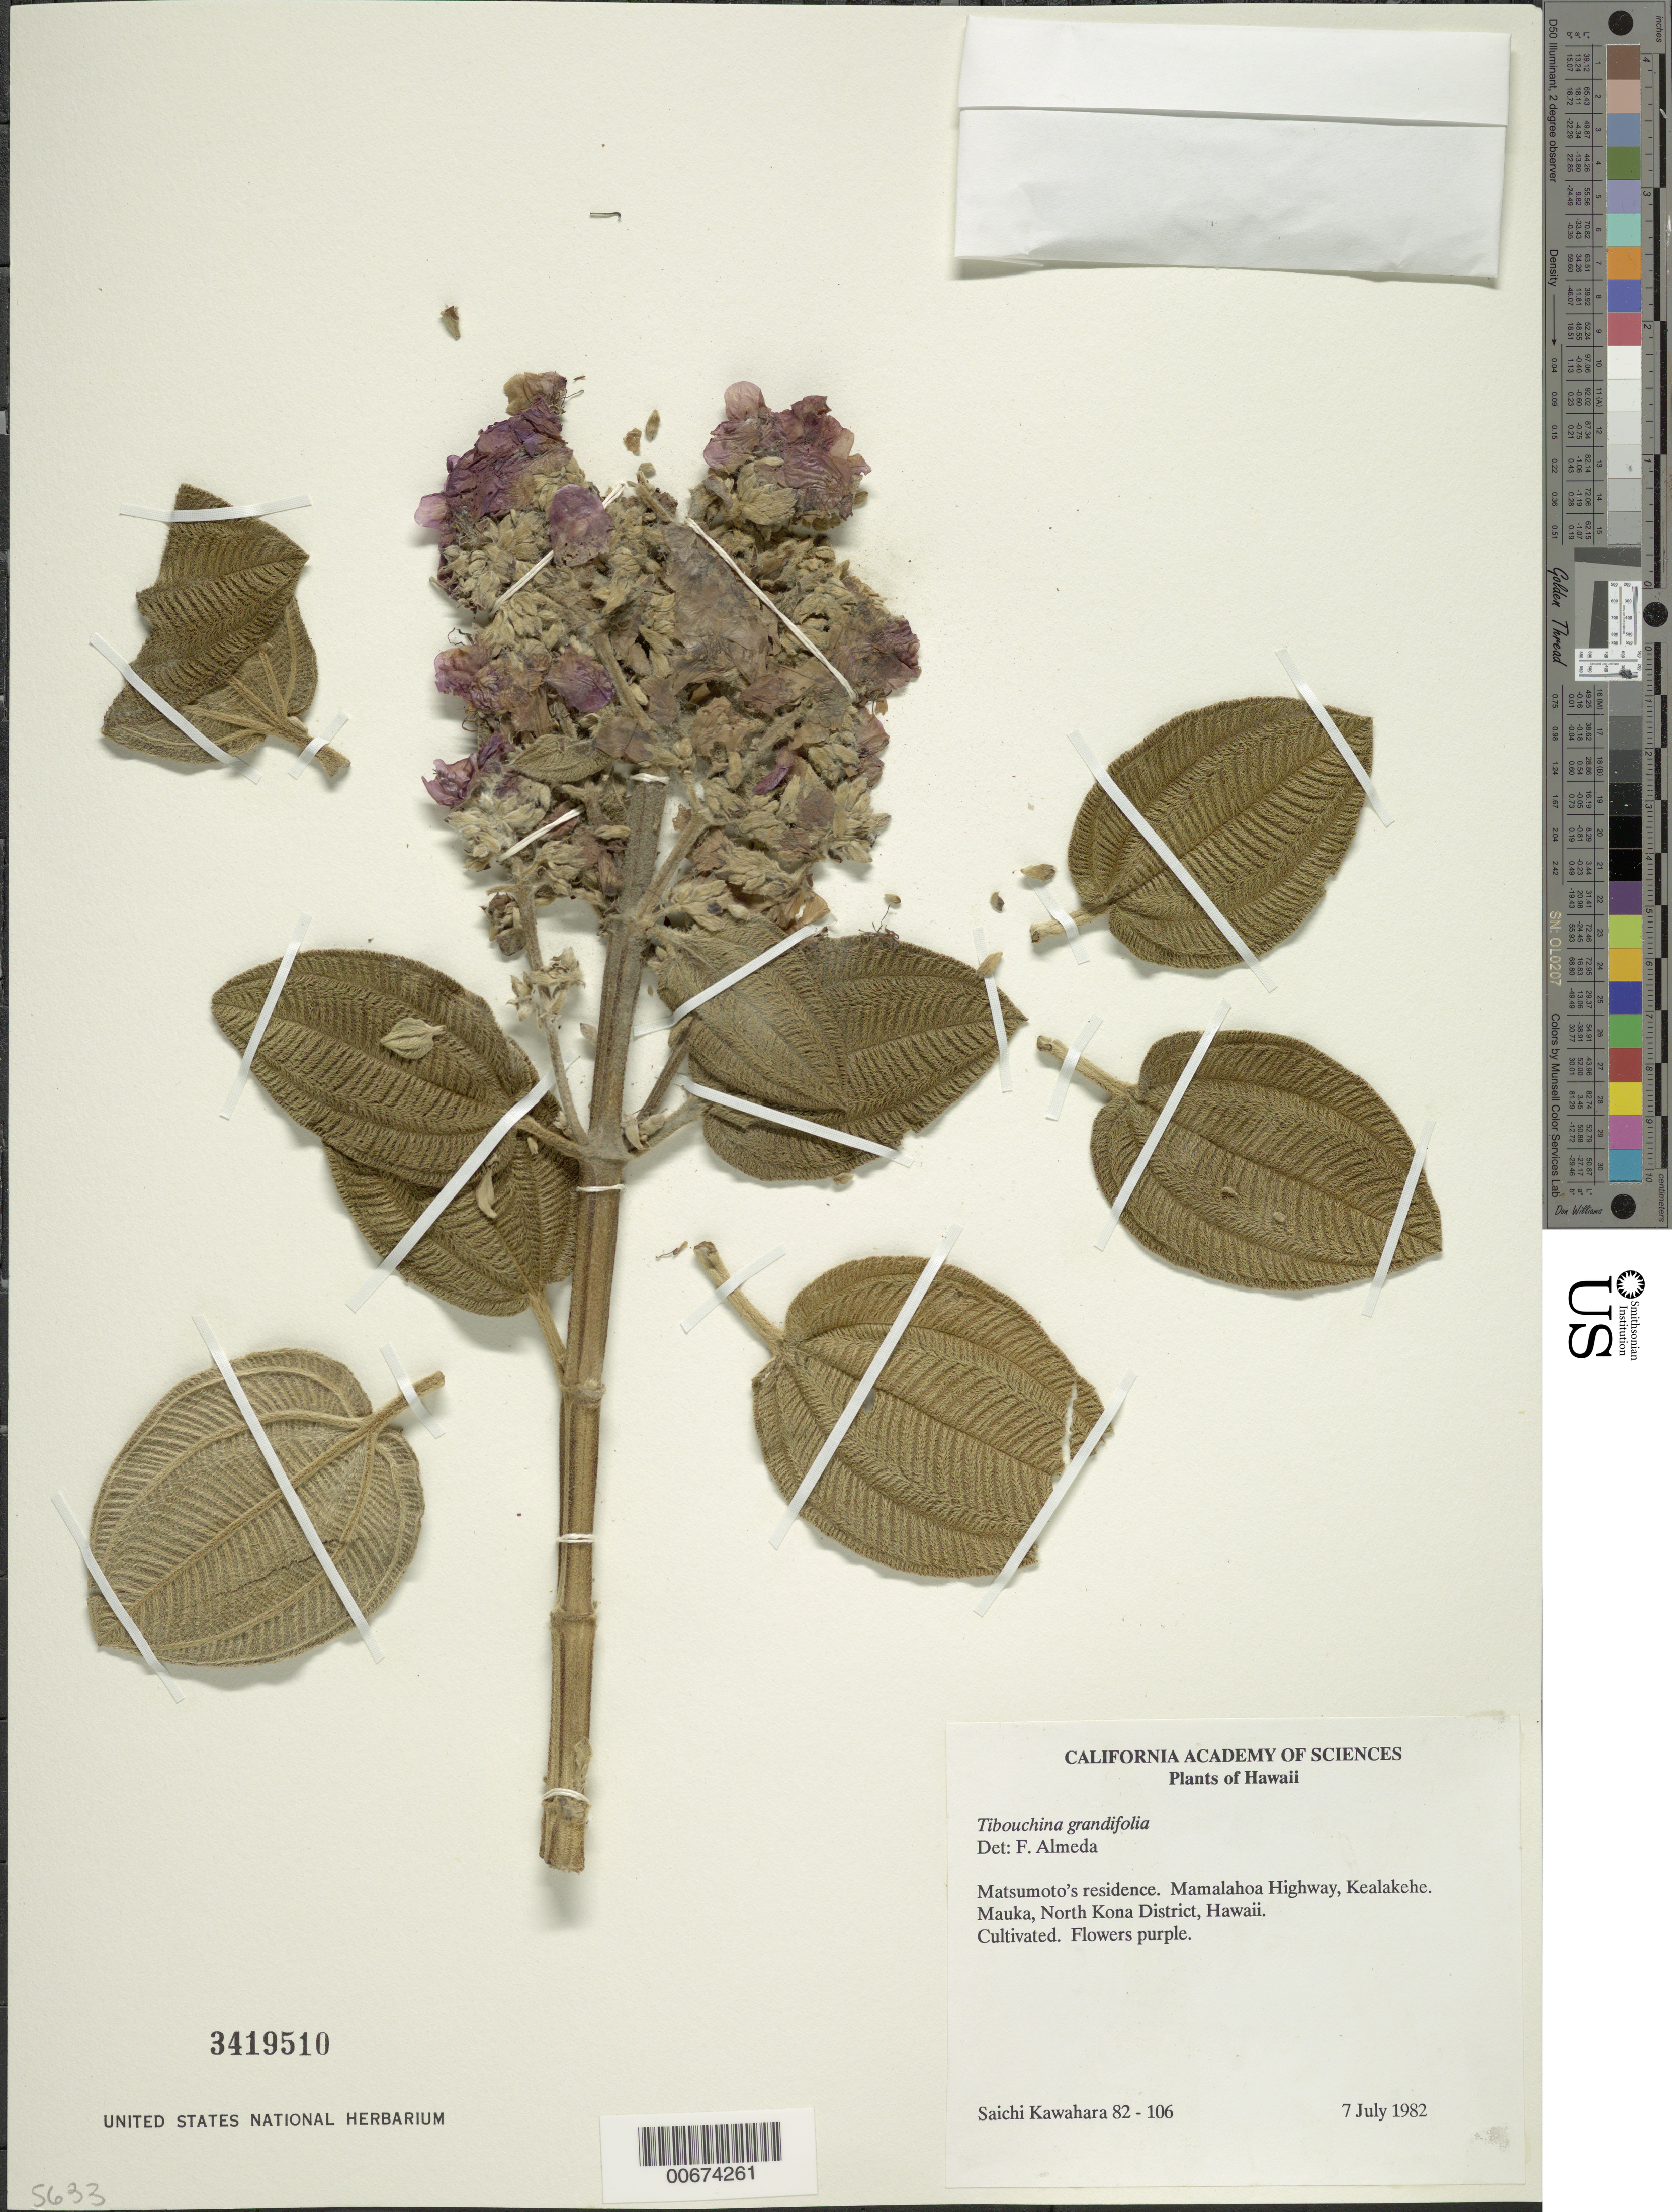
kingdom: Plantae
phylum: Tracheophyta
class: Magnoliopsida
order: Myrtales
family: Melastomataceae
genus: Pleroma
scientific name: Pleroma heteromallum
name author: (D. Don) D. Don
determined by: Wagner, W. L., (BOT), Smithsonian Institution - National Museum of Natural History (UNITED STATES)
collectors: S. Kawahara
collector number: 82-106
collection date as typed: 7 Jul 1982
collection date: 1982-07-07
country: United States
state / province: Hawaii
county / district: Hawaii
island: Hawaii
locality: North Kona District, Matsumoto's residence, Mamalahoa Hwy, Kealakehe. Mauka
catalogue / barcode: US 3419510